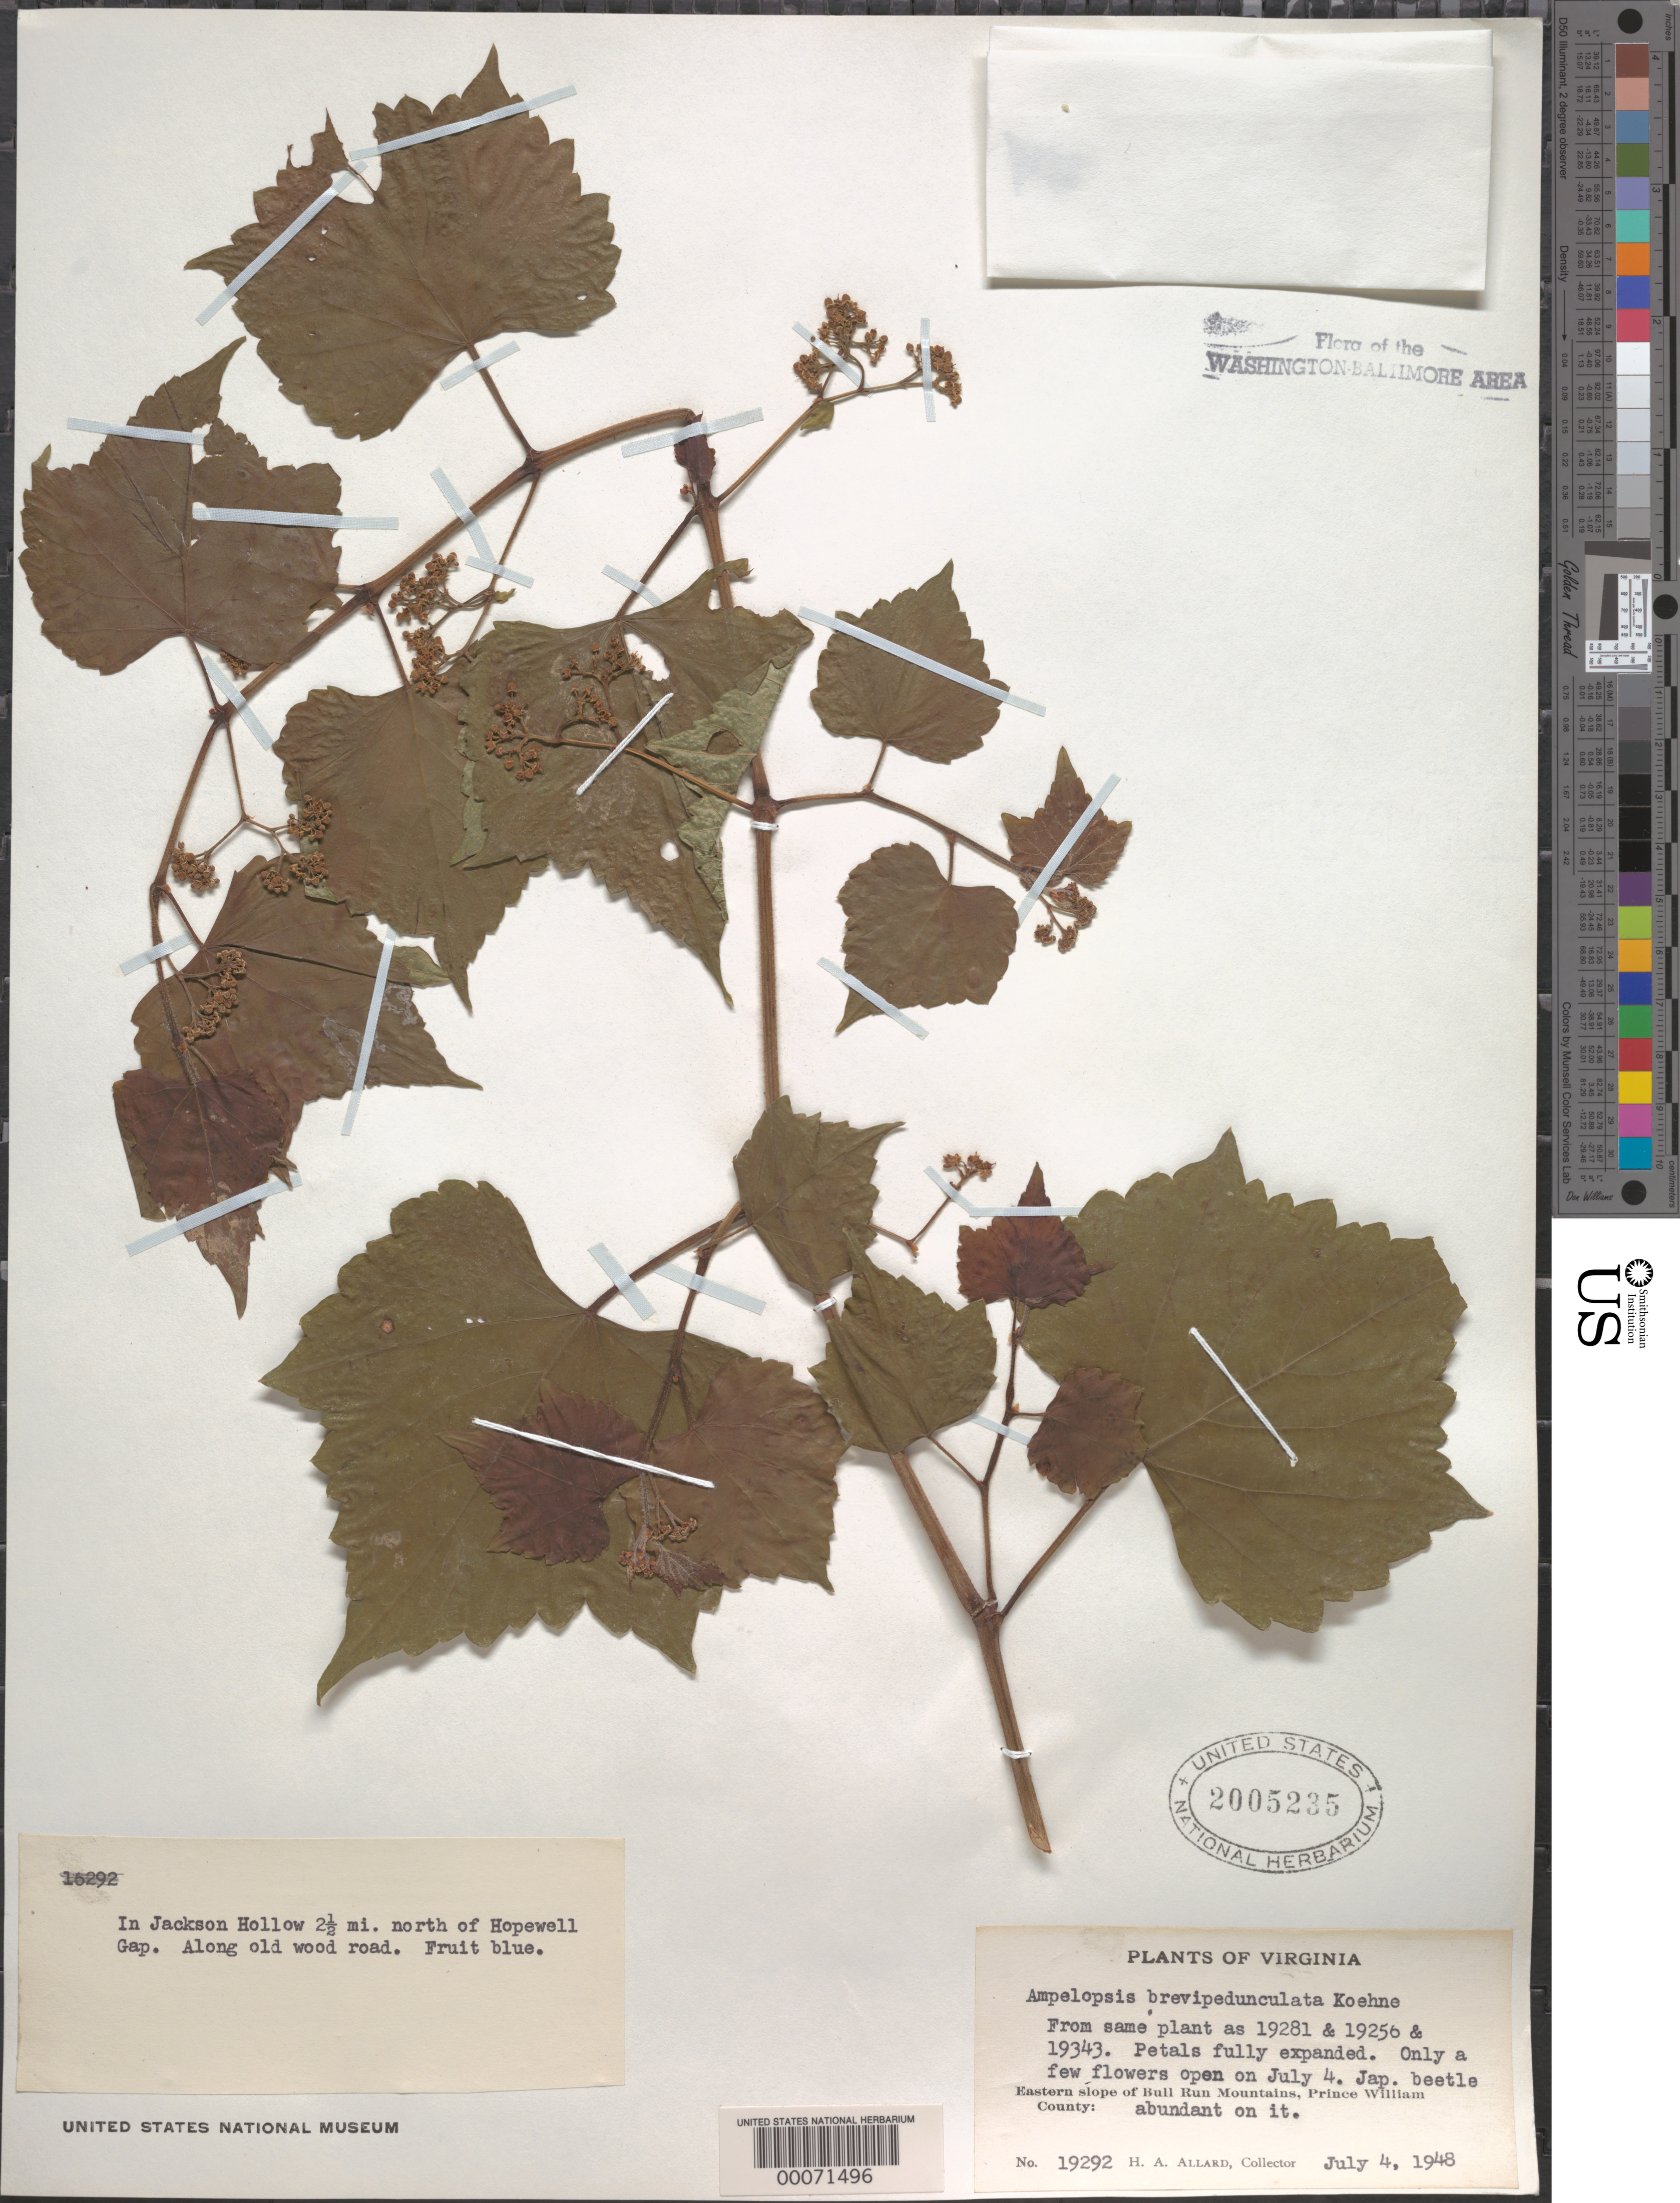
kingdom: Plantae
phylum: Tracheophyta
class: Magnoliopsida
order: Vitales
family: Vitaceae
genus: Ampelopsis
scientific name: Ampelopsis brevipedunculata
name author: (Maxim.) Trautv.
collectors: H. A. Allard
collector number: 19292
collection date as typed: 04 Jul 1948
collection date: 1948-07-04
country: United States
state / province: Virginia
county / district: Prince William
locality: Jackson Hollow, north of Hopewell Gap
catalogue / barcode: US 2005235